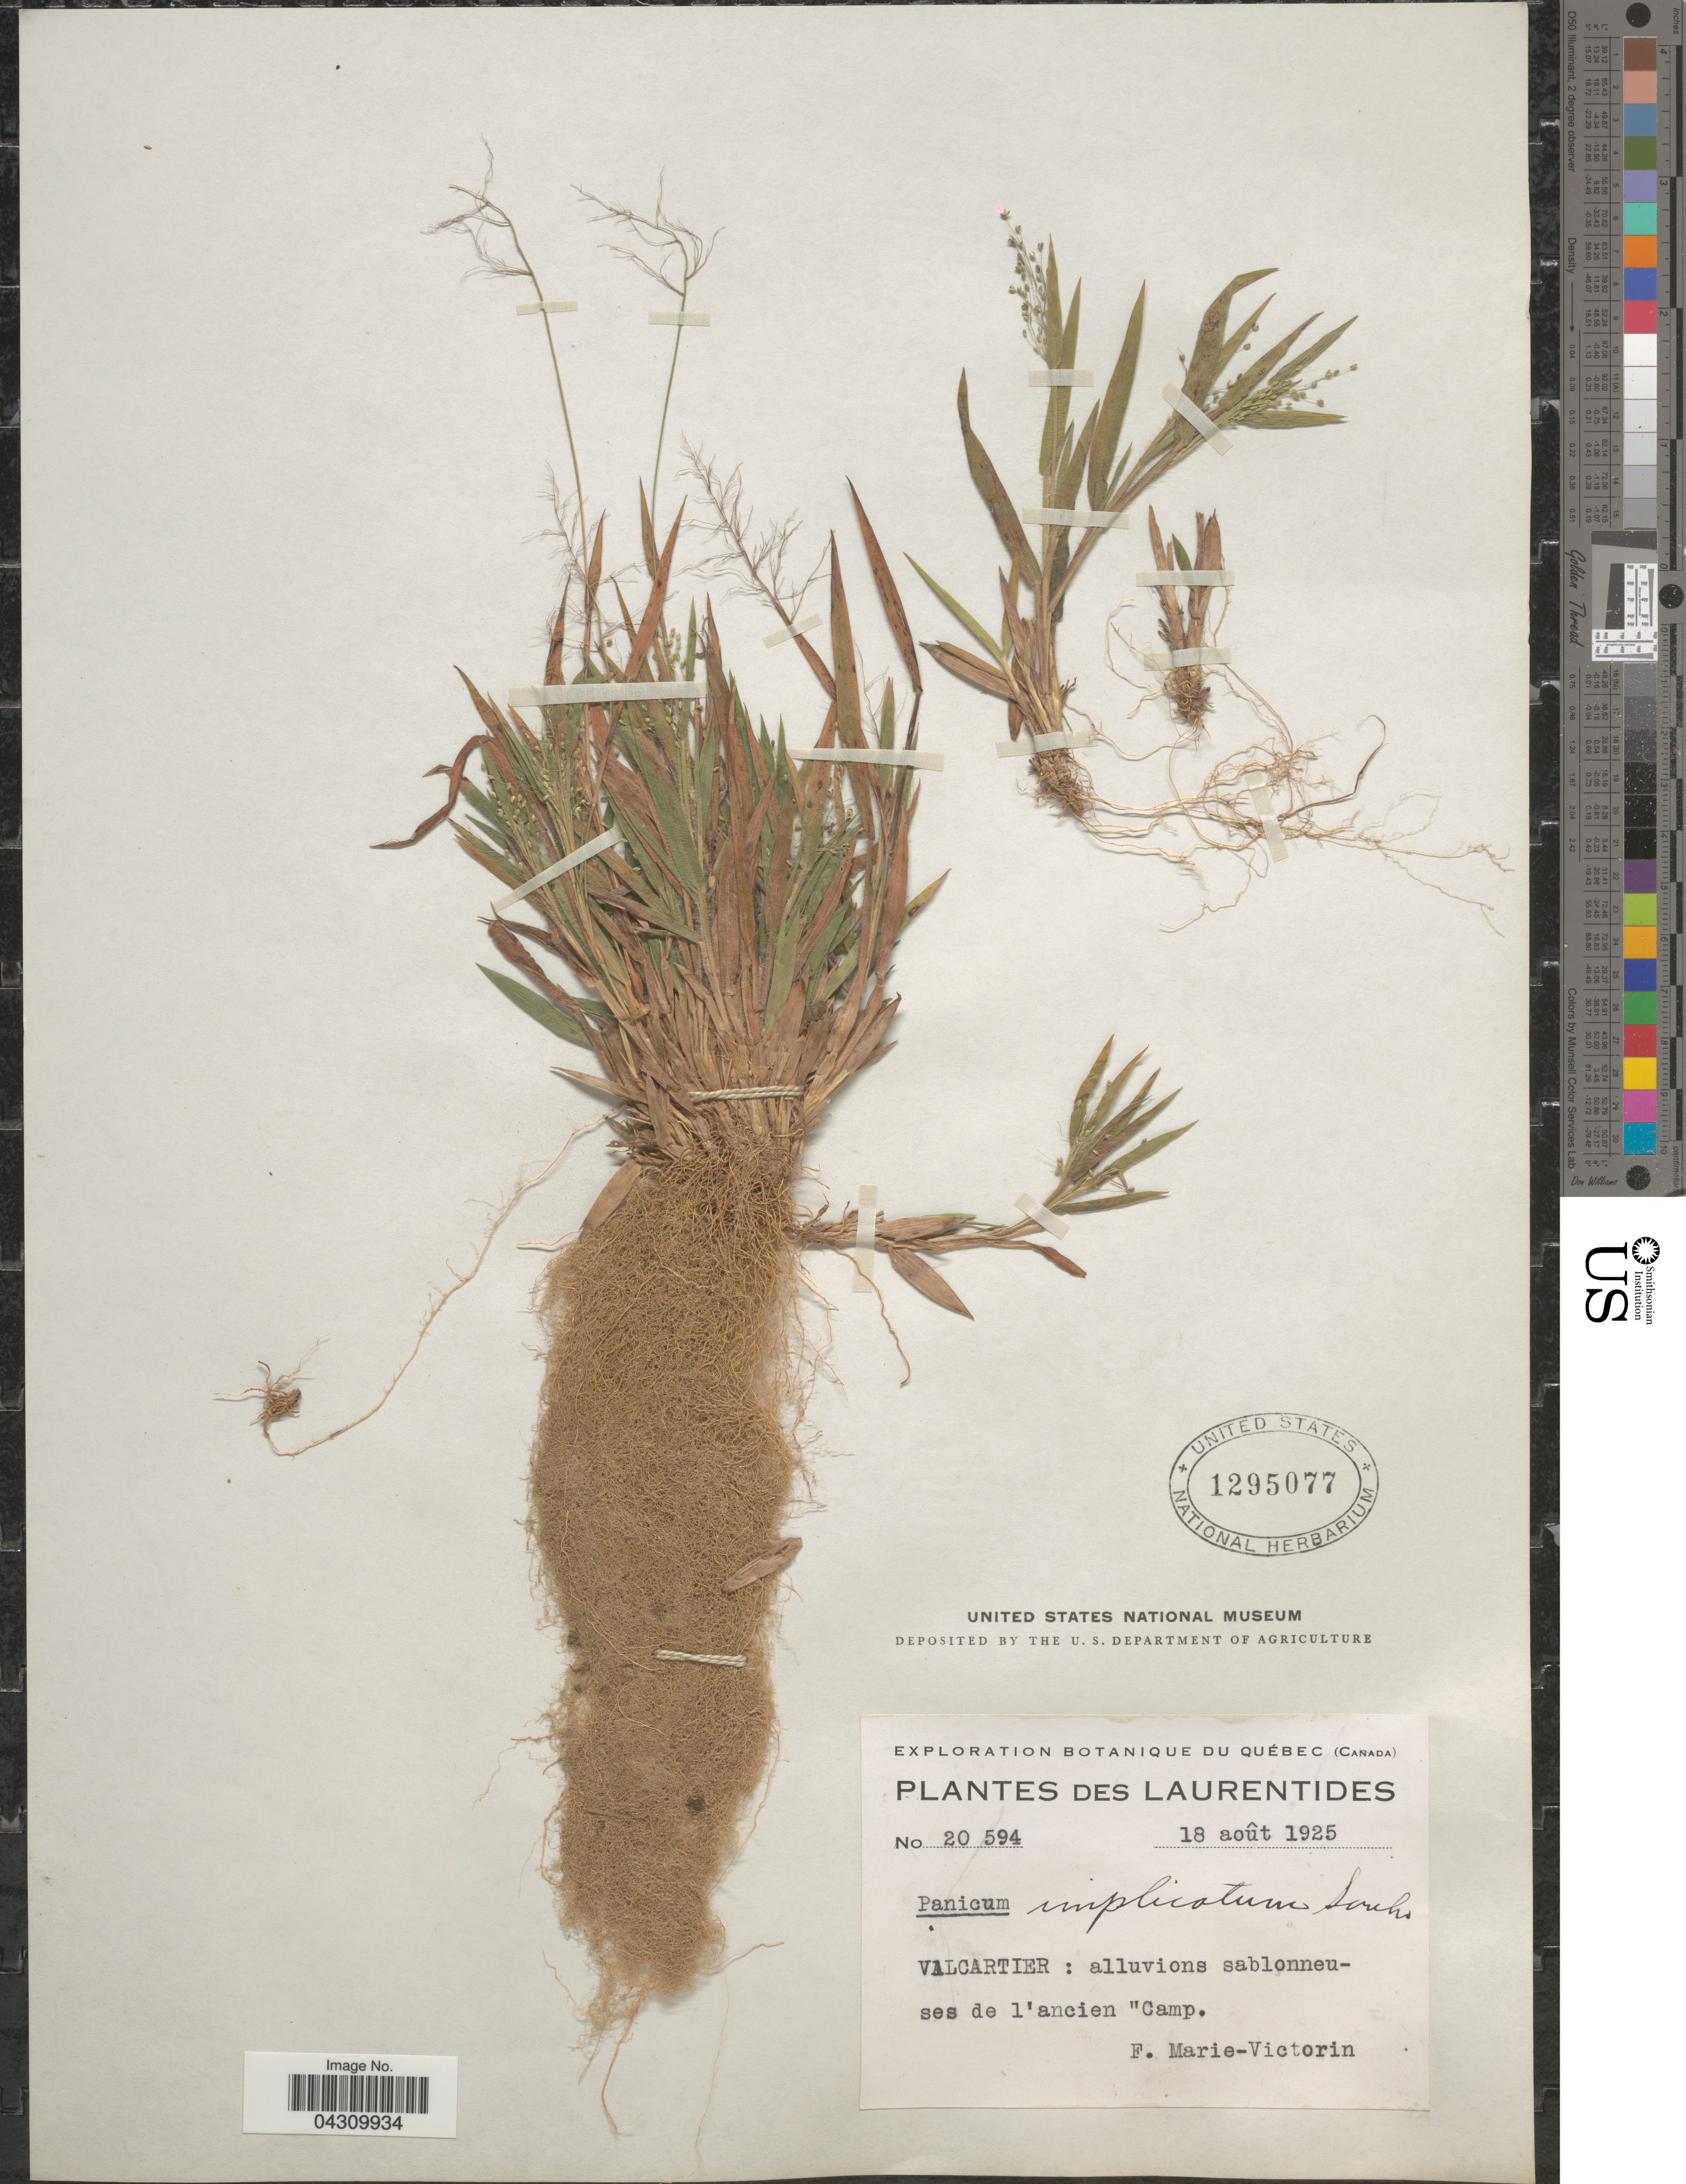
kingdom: Plantae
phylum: Tracheophyta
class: Liliopsida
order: Poales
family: Poaceae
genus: Dichanthelium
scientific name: Dichanthelium acuminatum var. acuminatum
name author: (Sw.) Gould & C.A. Clark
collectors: F. Marie-Victorin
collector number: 20594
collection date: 1925-08-18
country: Canada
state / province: Quebec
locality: Exploration Botanique du Québec (Canada). Laurentides. Valcartier: alluvions sablonneuses de l'ancien Camp.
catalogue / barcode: US 1295077